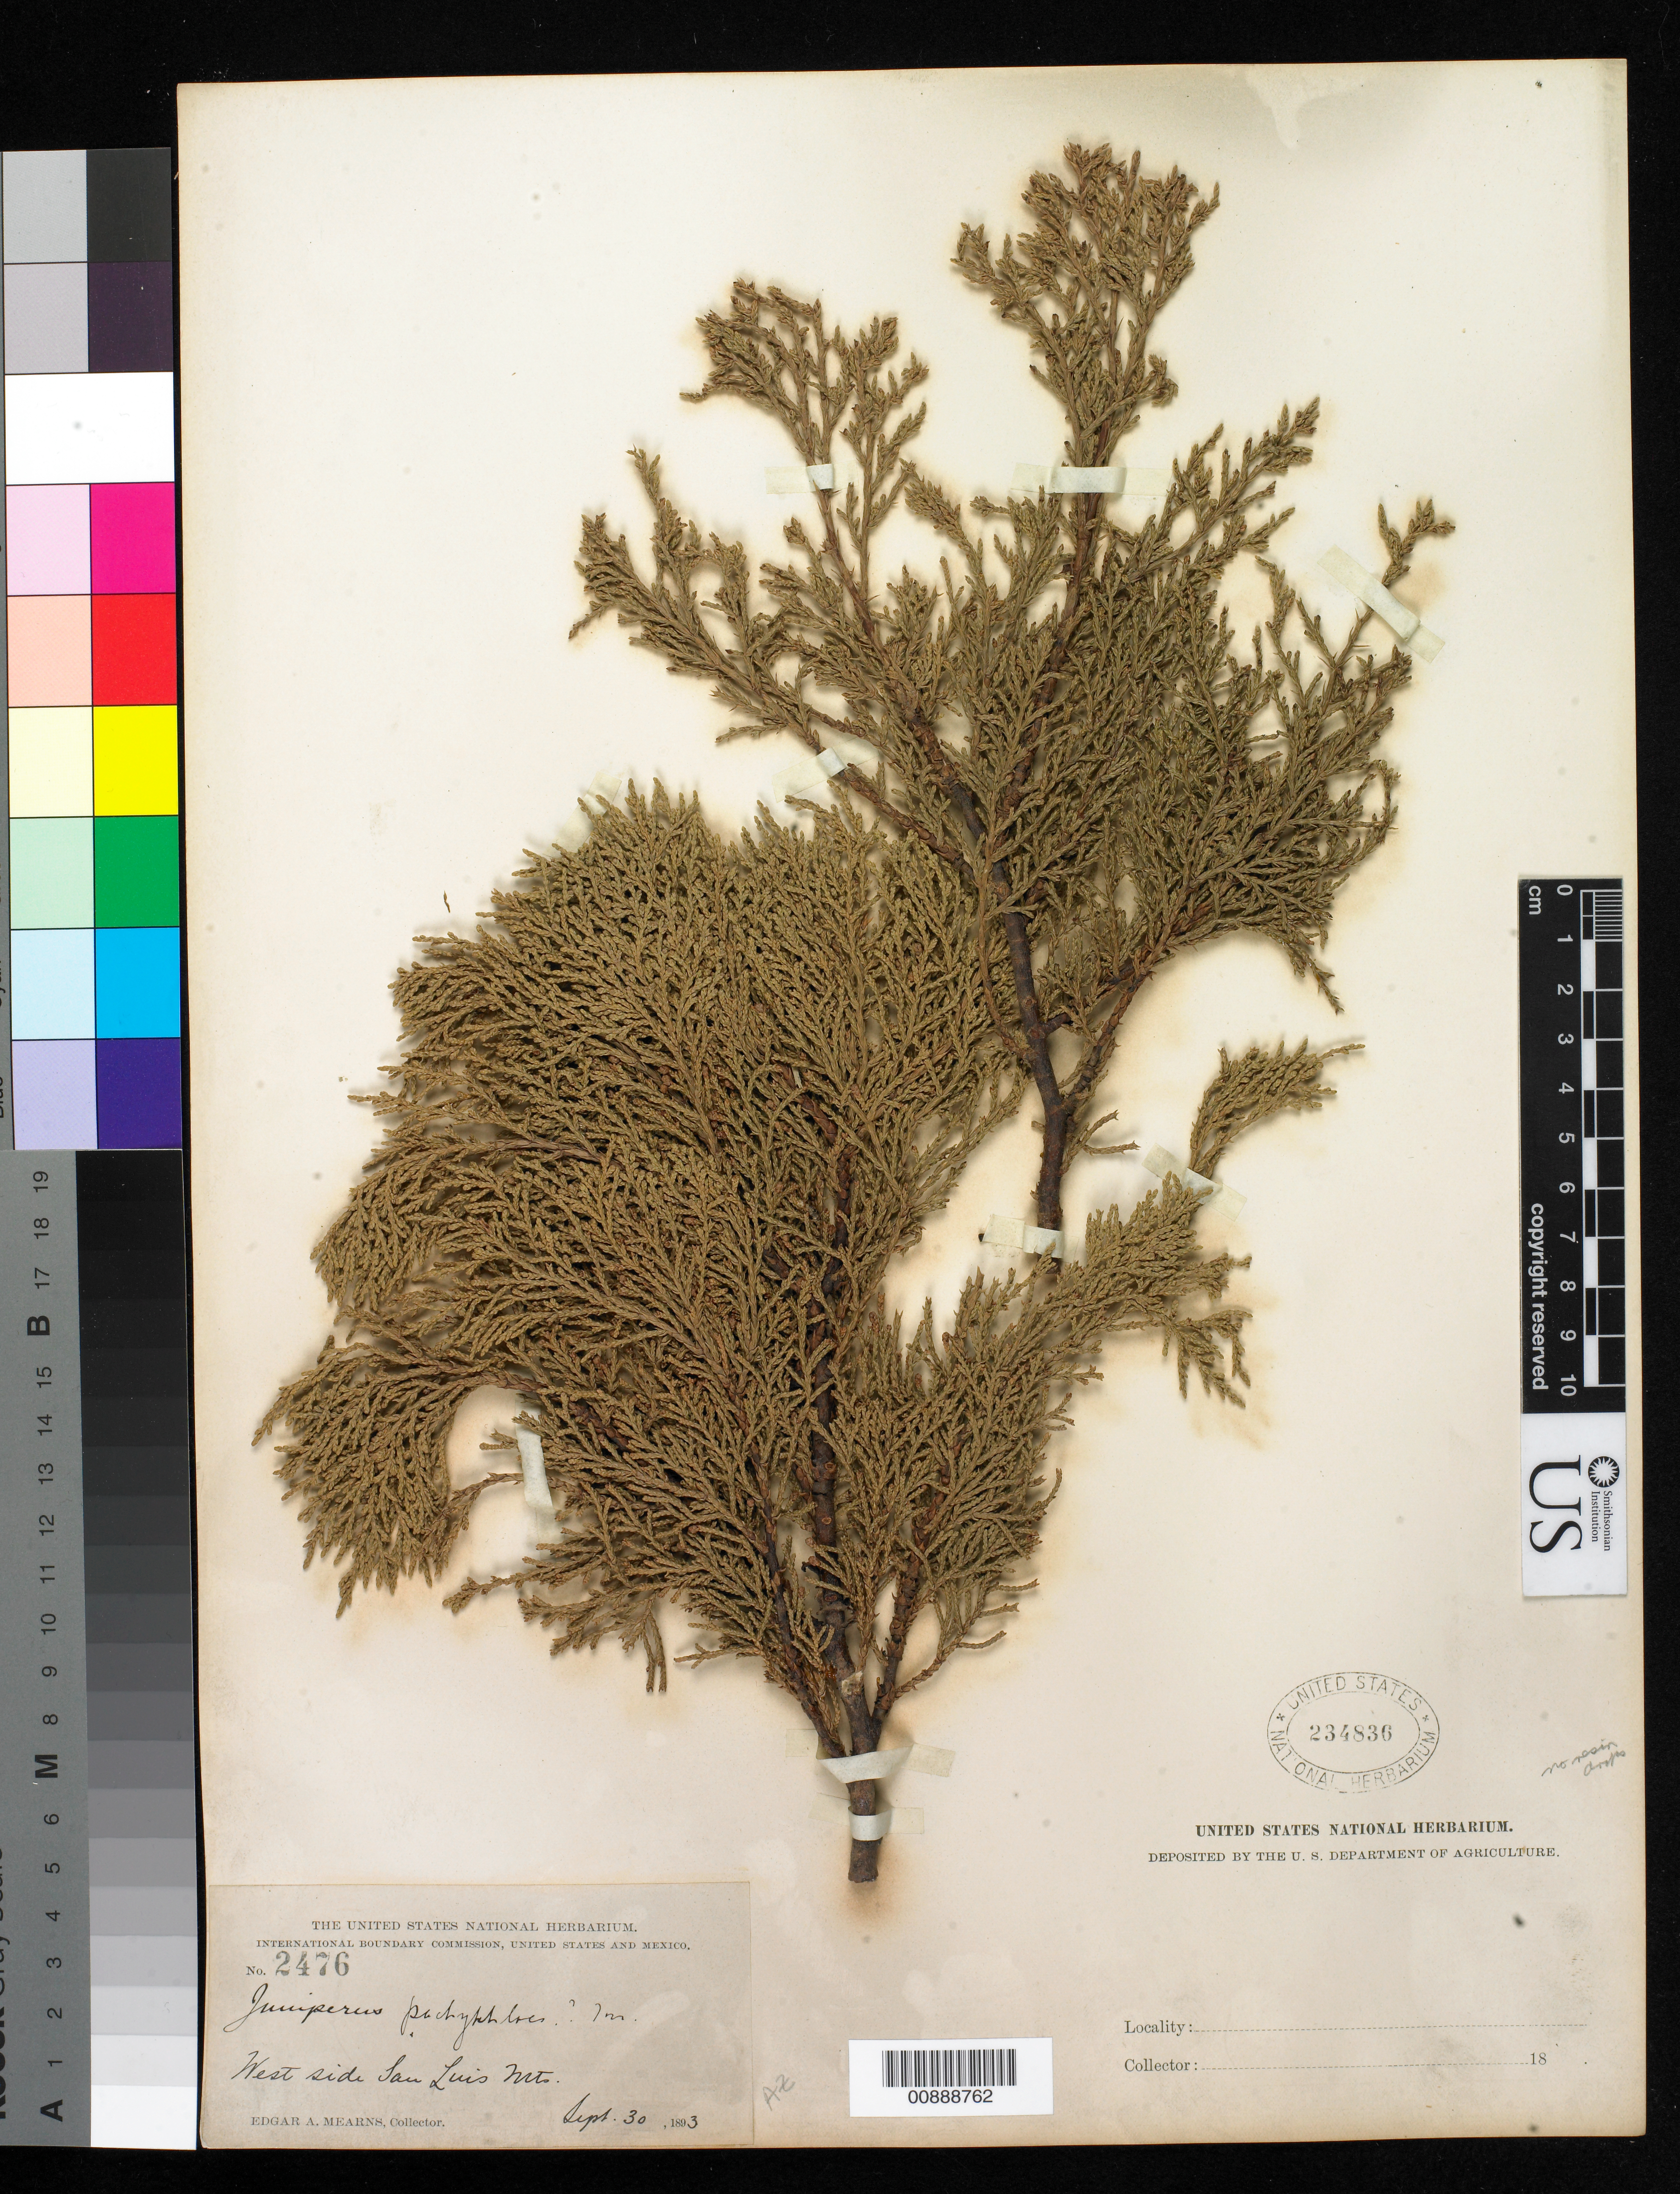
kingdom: Plantae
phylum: Tracheophyta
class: Pinopsida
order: Pinales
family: Cupressaceae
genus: Juniperus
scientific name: Juniperus deppeana var. pachyphlaea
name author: (Torr.) Martínez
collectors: E. A. Mearns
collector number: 2476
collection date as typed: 30 Sep 1893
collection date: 1893-09-30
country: United States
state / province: Arizona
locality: West side of San Luis Mts.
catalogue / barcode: US 234836